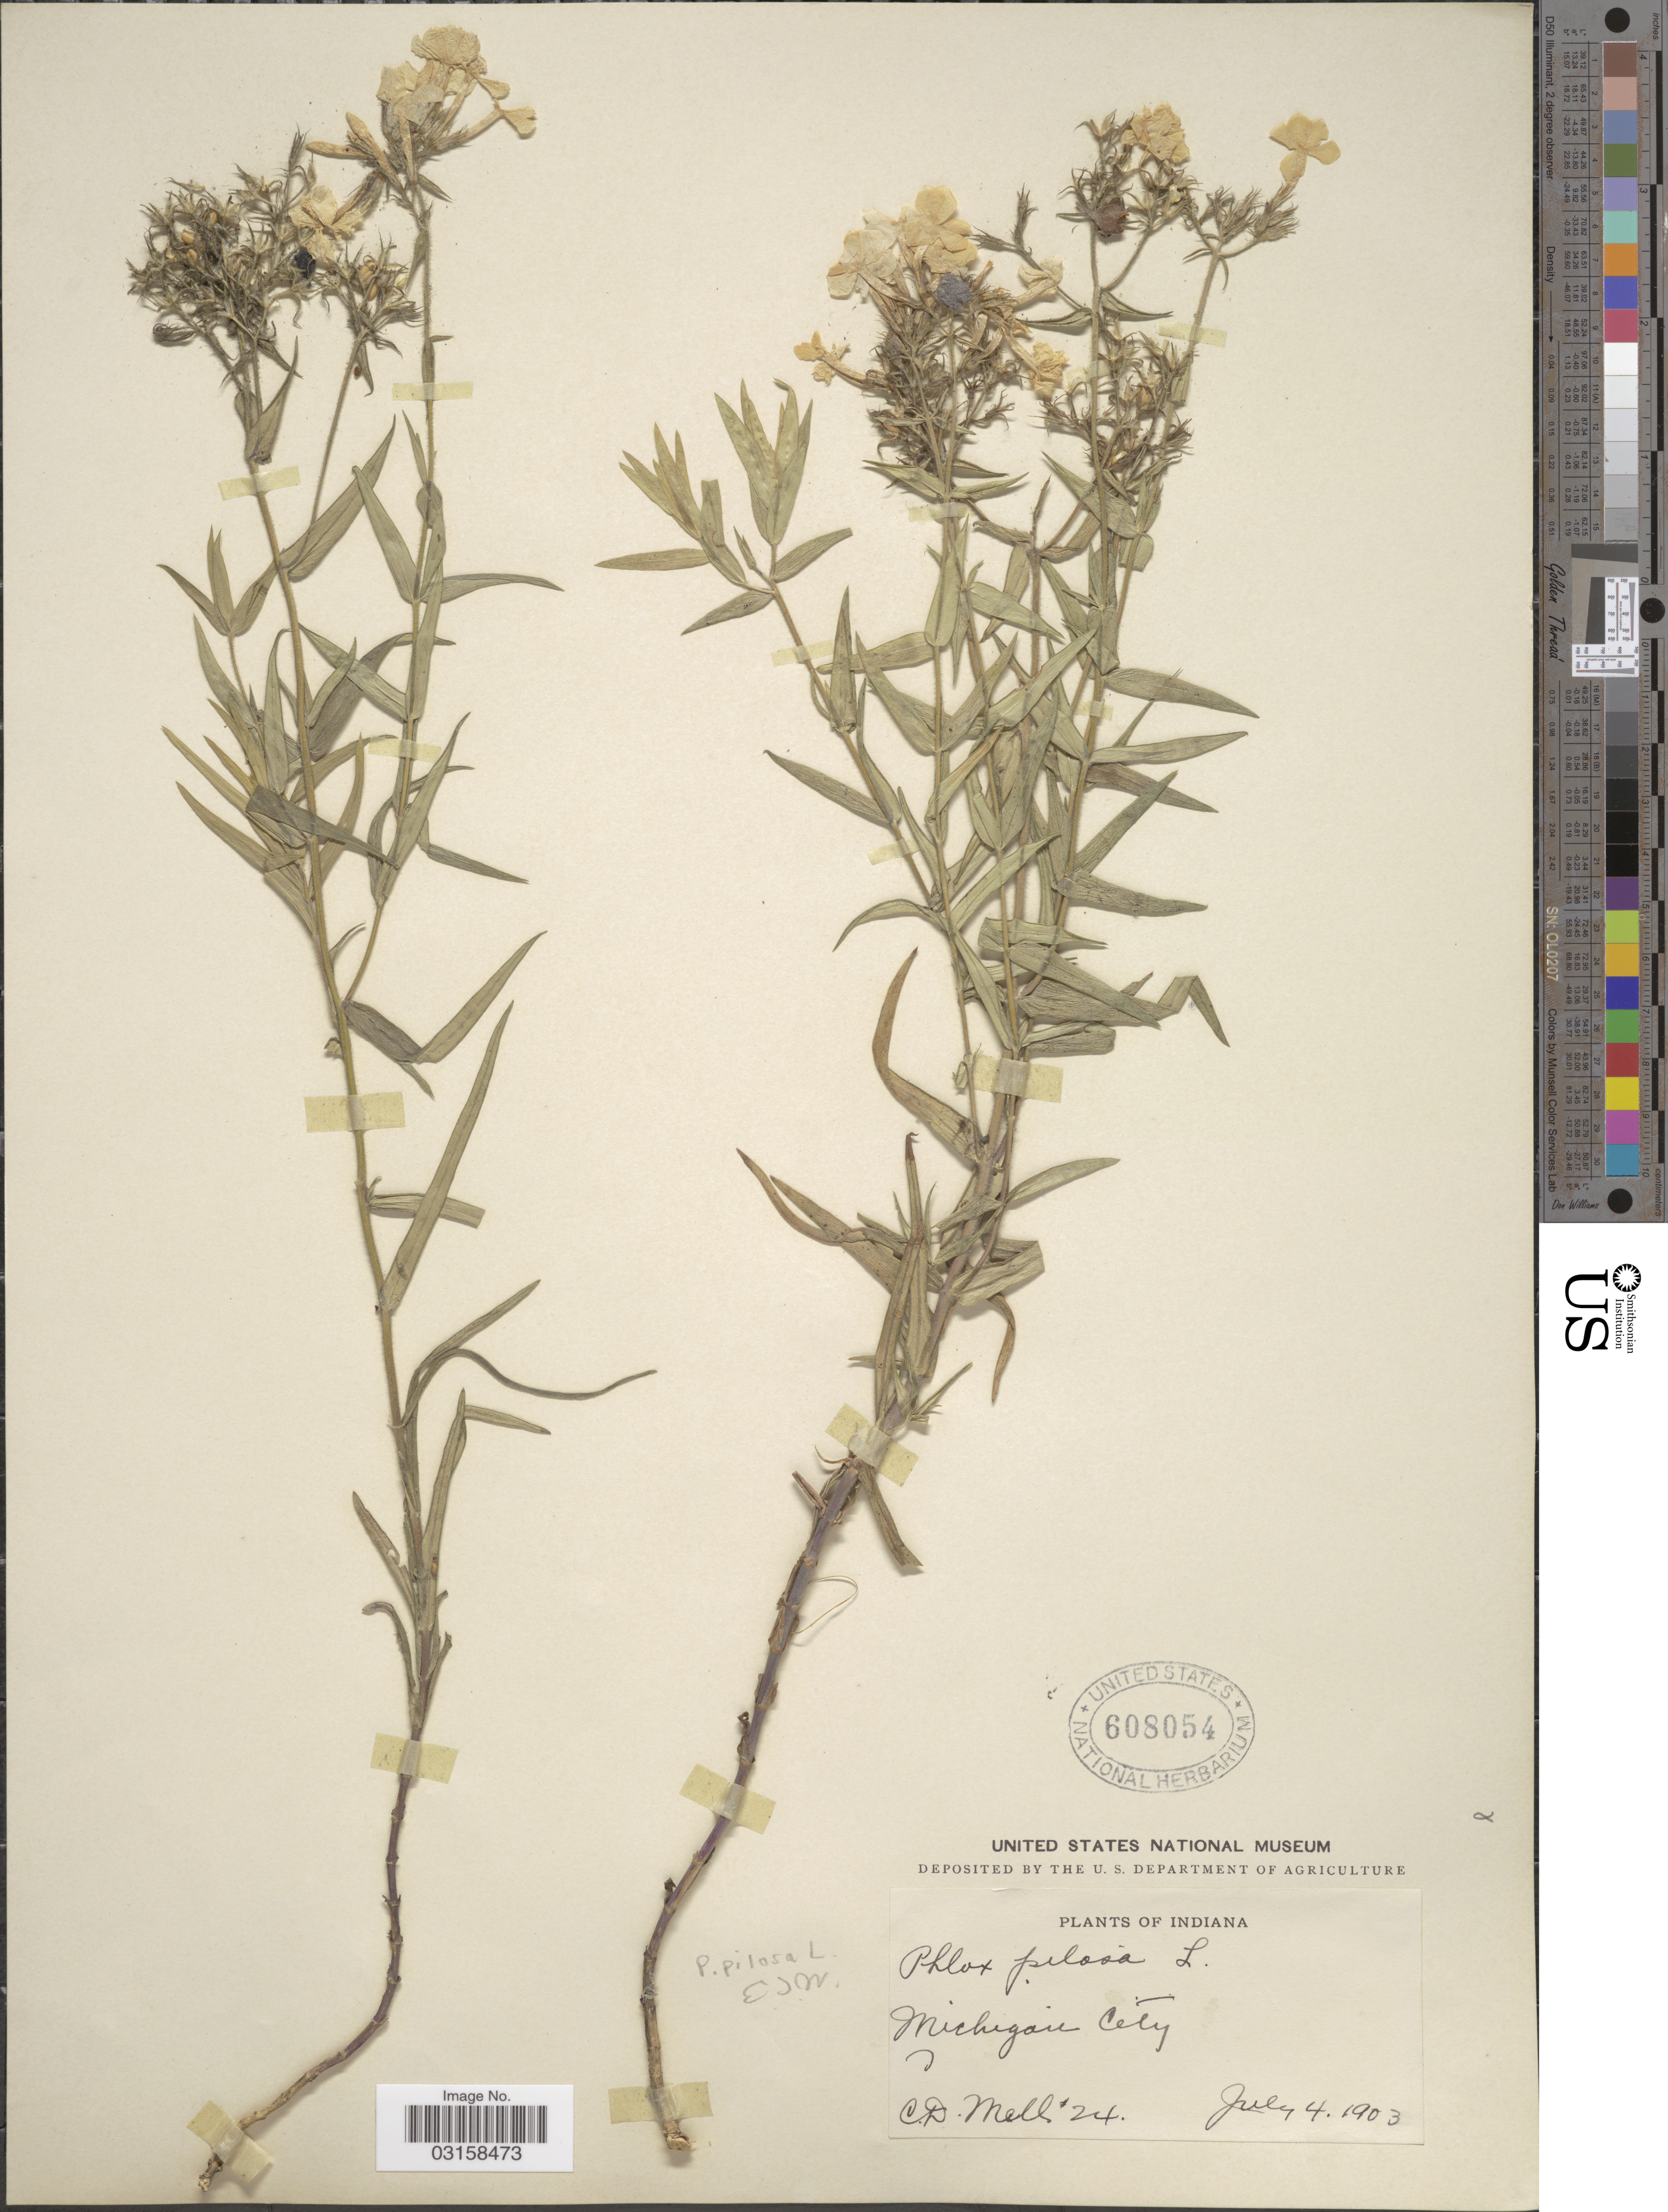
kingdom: Plantae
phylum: Tracheophyta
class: Magnoliopsida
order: Ericales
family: Polemoniaceae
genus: Phlox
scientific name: Phlox pilosa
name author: L.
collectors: C. D. Mell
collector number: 24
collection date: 1903-07-04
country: United States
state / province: Indiana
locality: Michigan City.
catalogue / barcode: US 608054